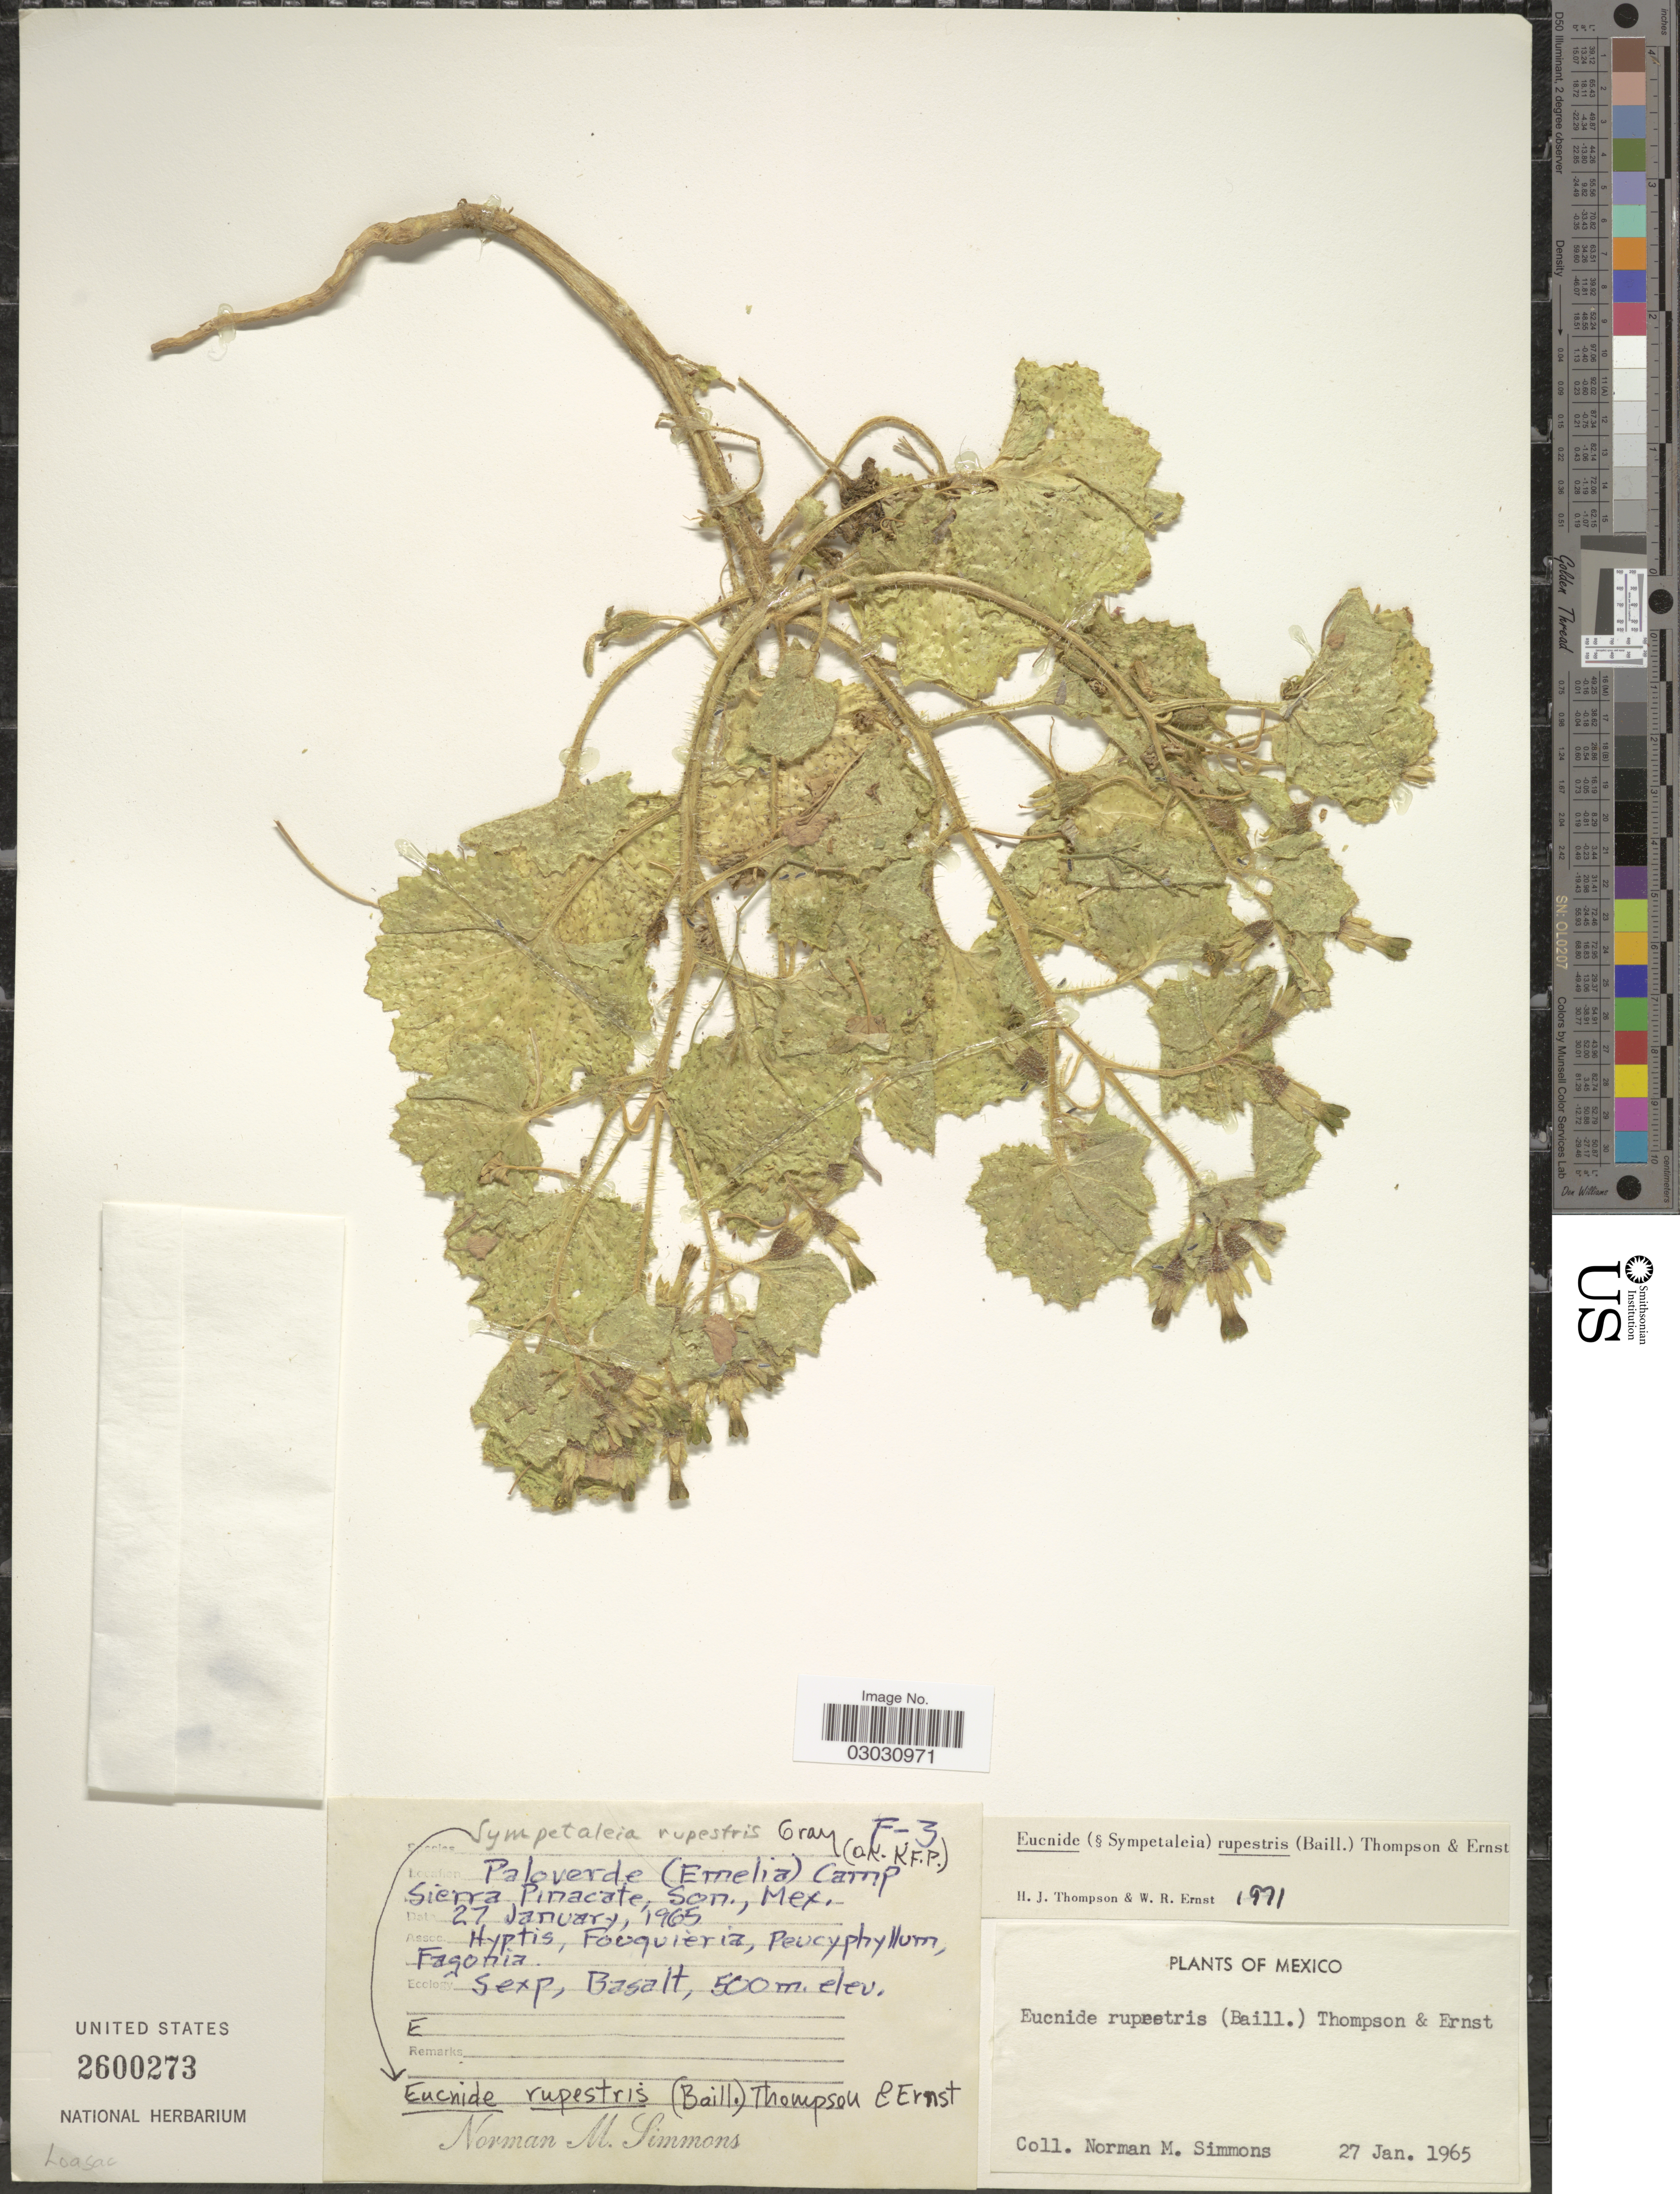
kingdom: Plantae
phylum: Tracheophyta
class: Magnoliopsida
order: Cornales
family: Loasaceae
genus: Eucnide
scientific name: Eucnide rupestris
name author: (Baill.) H.J. Thomps. & W.R. Ernst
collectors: N. M. Simmons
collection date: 1965-01-27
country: Mexico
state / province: Sonora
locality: Paloverde (Ernelia) Camp, Sierra Pinacate, Son., Mex.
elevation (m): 500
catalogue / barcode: US 2600273